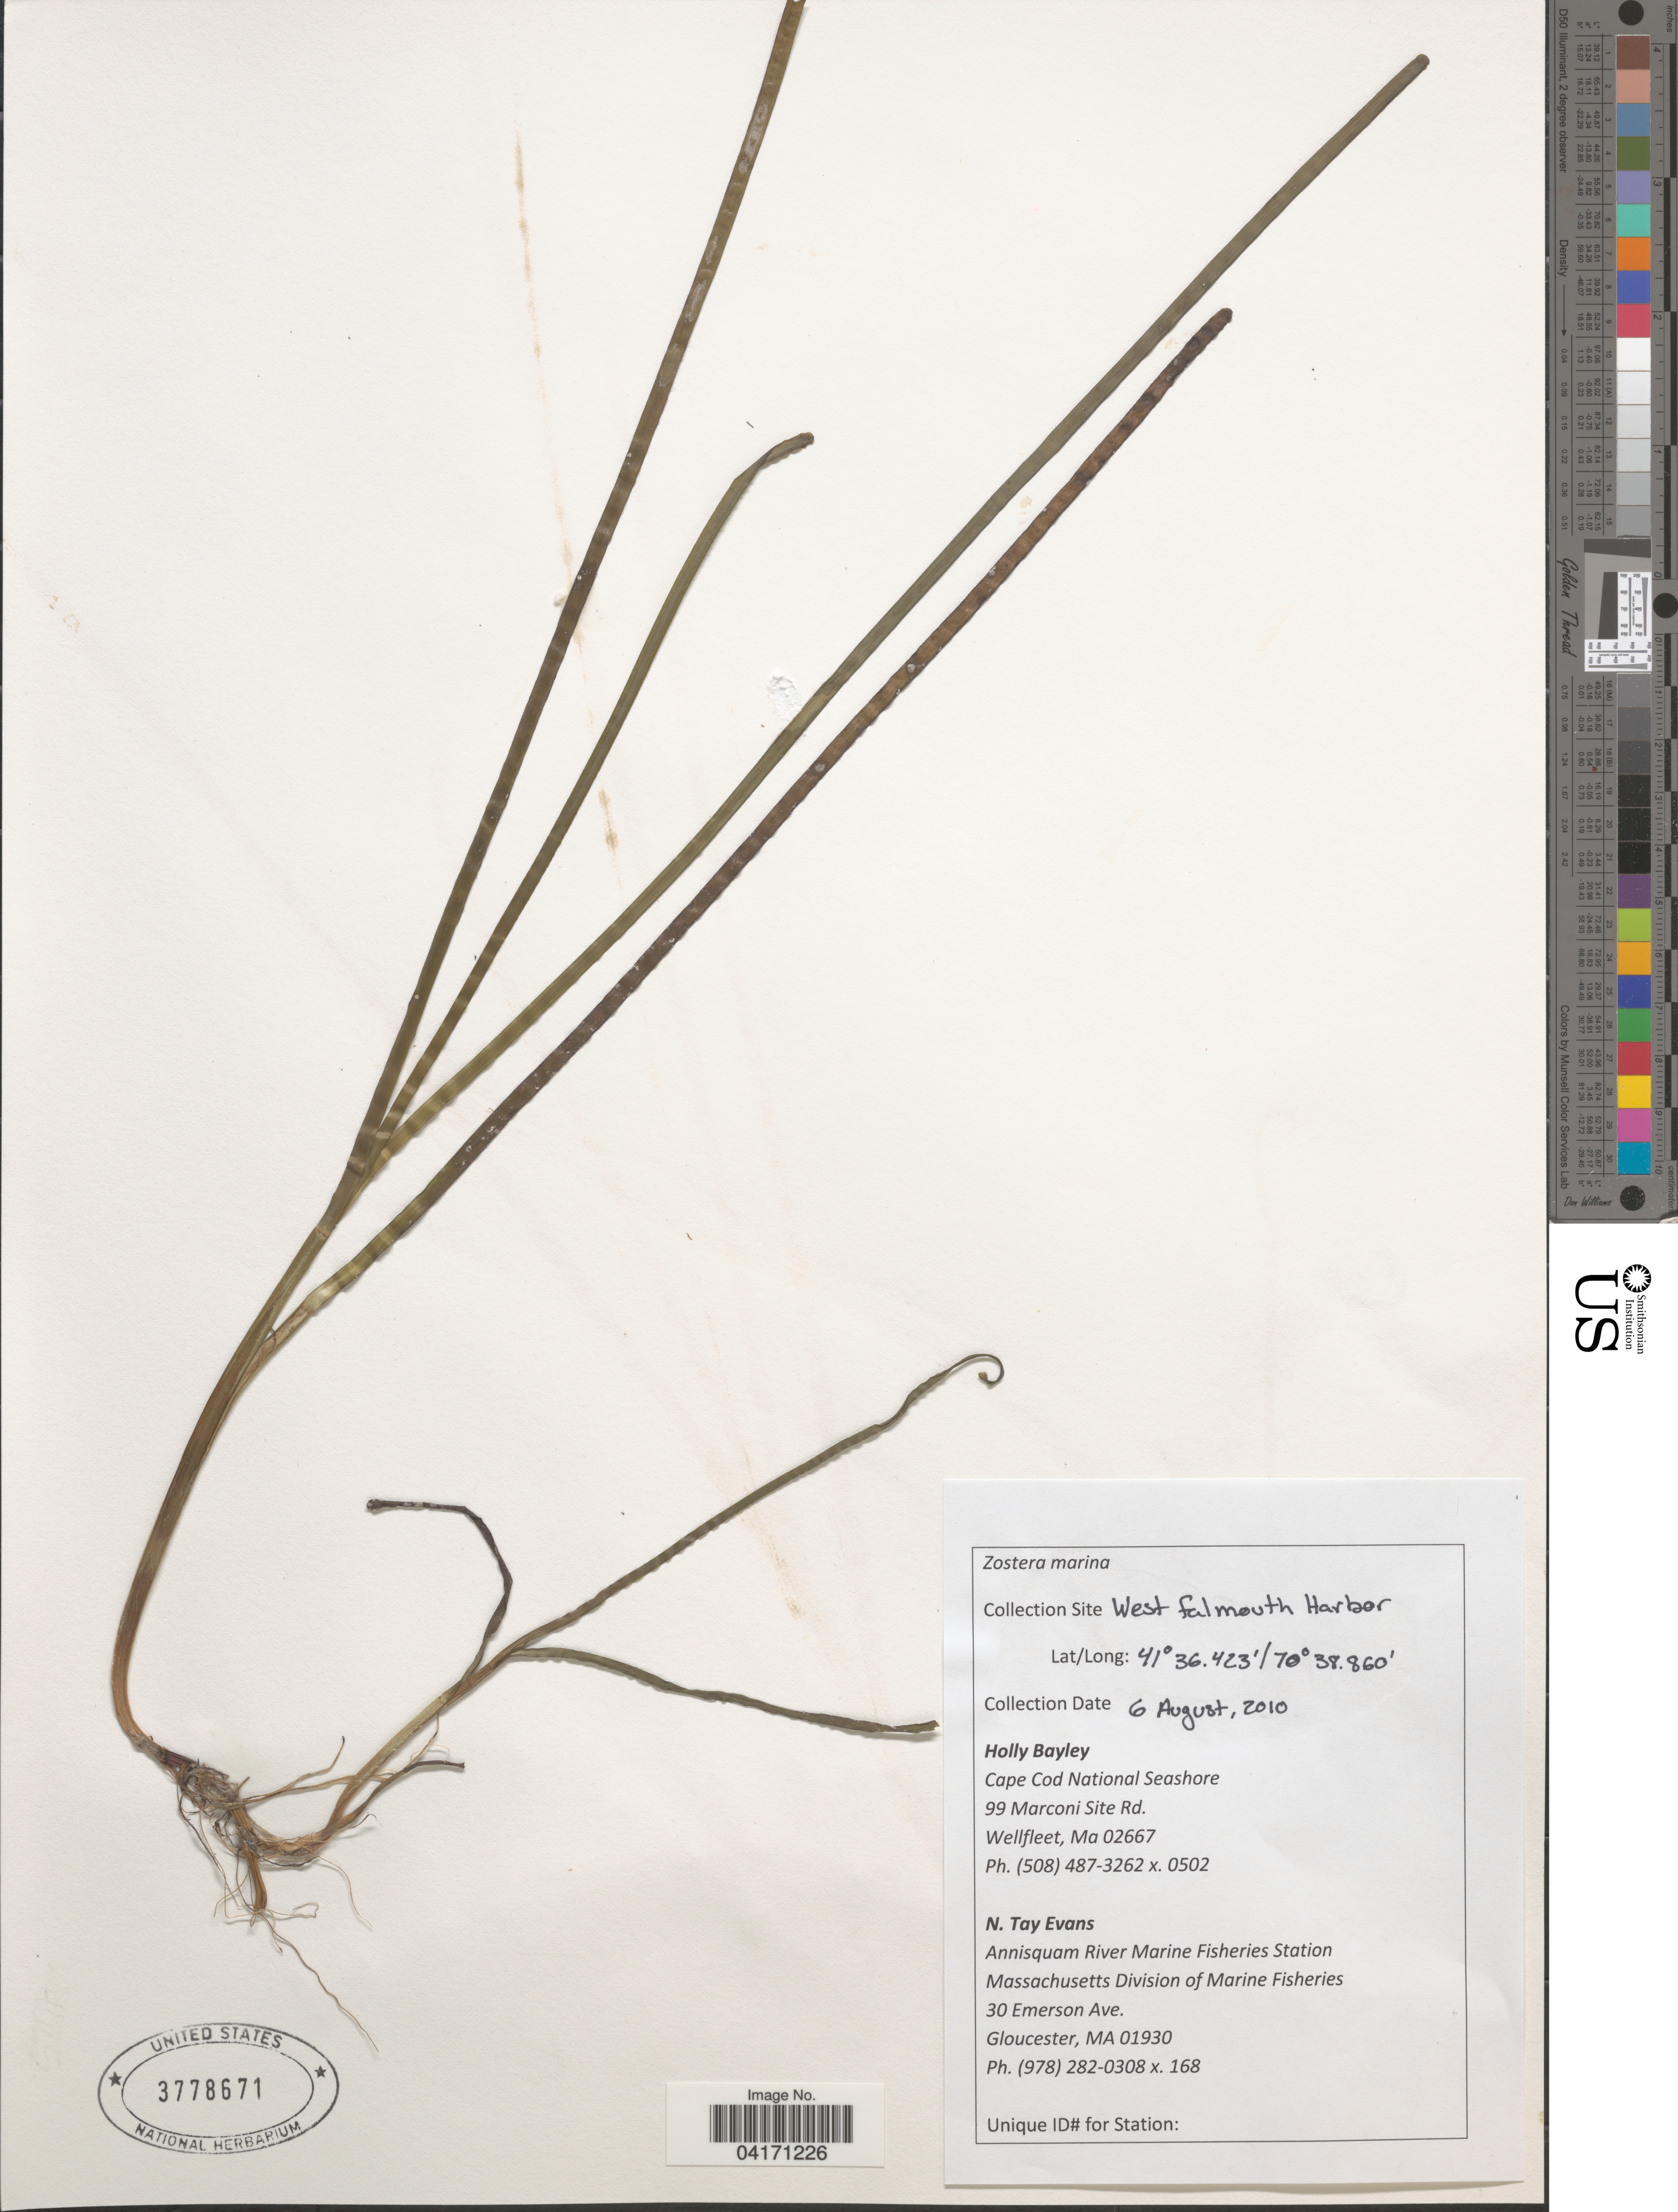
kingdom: Plantae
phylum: Tracheophyta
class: Liliopsida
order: Alismatales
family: Zosteraceae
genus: Zostera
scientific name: Zostera marina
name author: L.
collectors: H. Bayley & N. Evans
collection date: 2010-08-06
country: United States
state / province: Massachusetts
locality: West falmouth Harbor.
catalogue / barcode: US 3778671